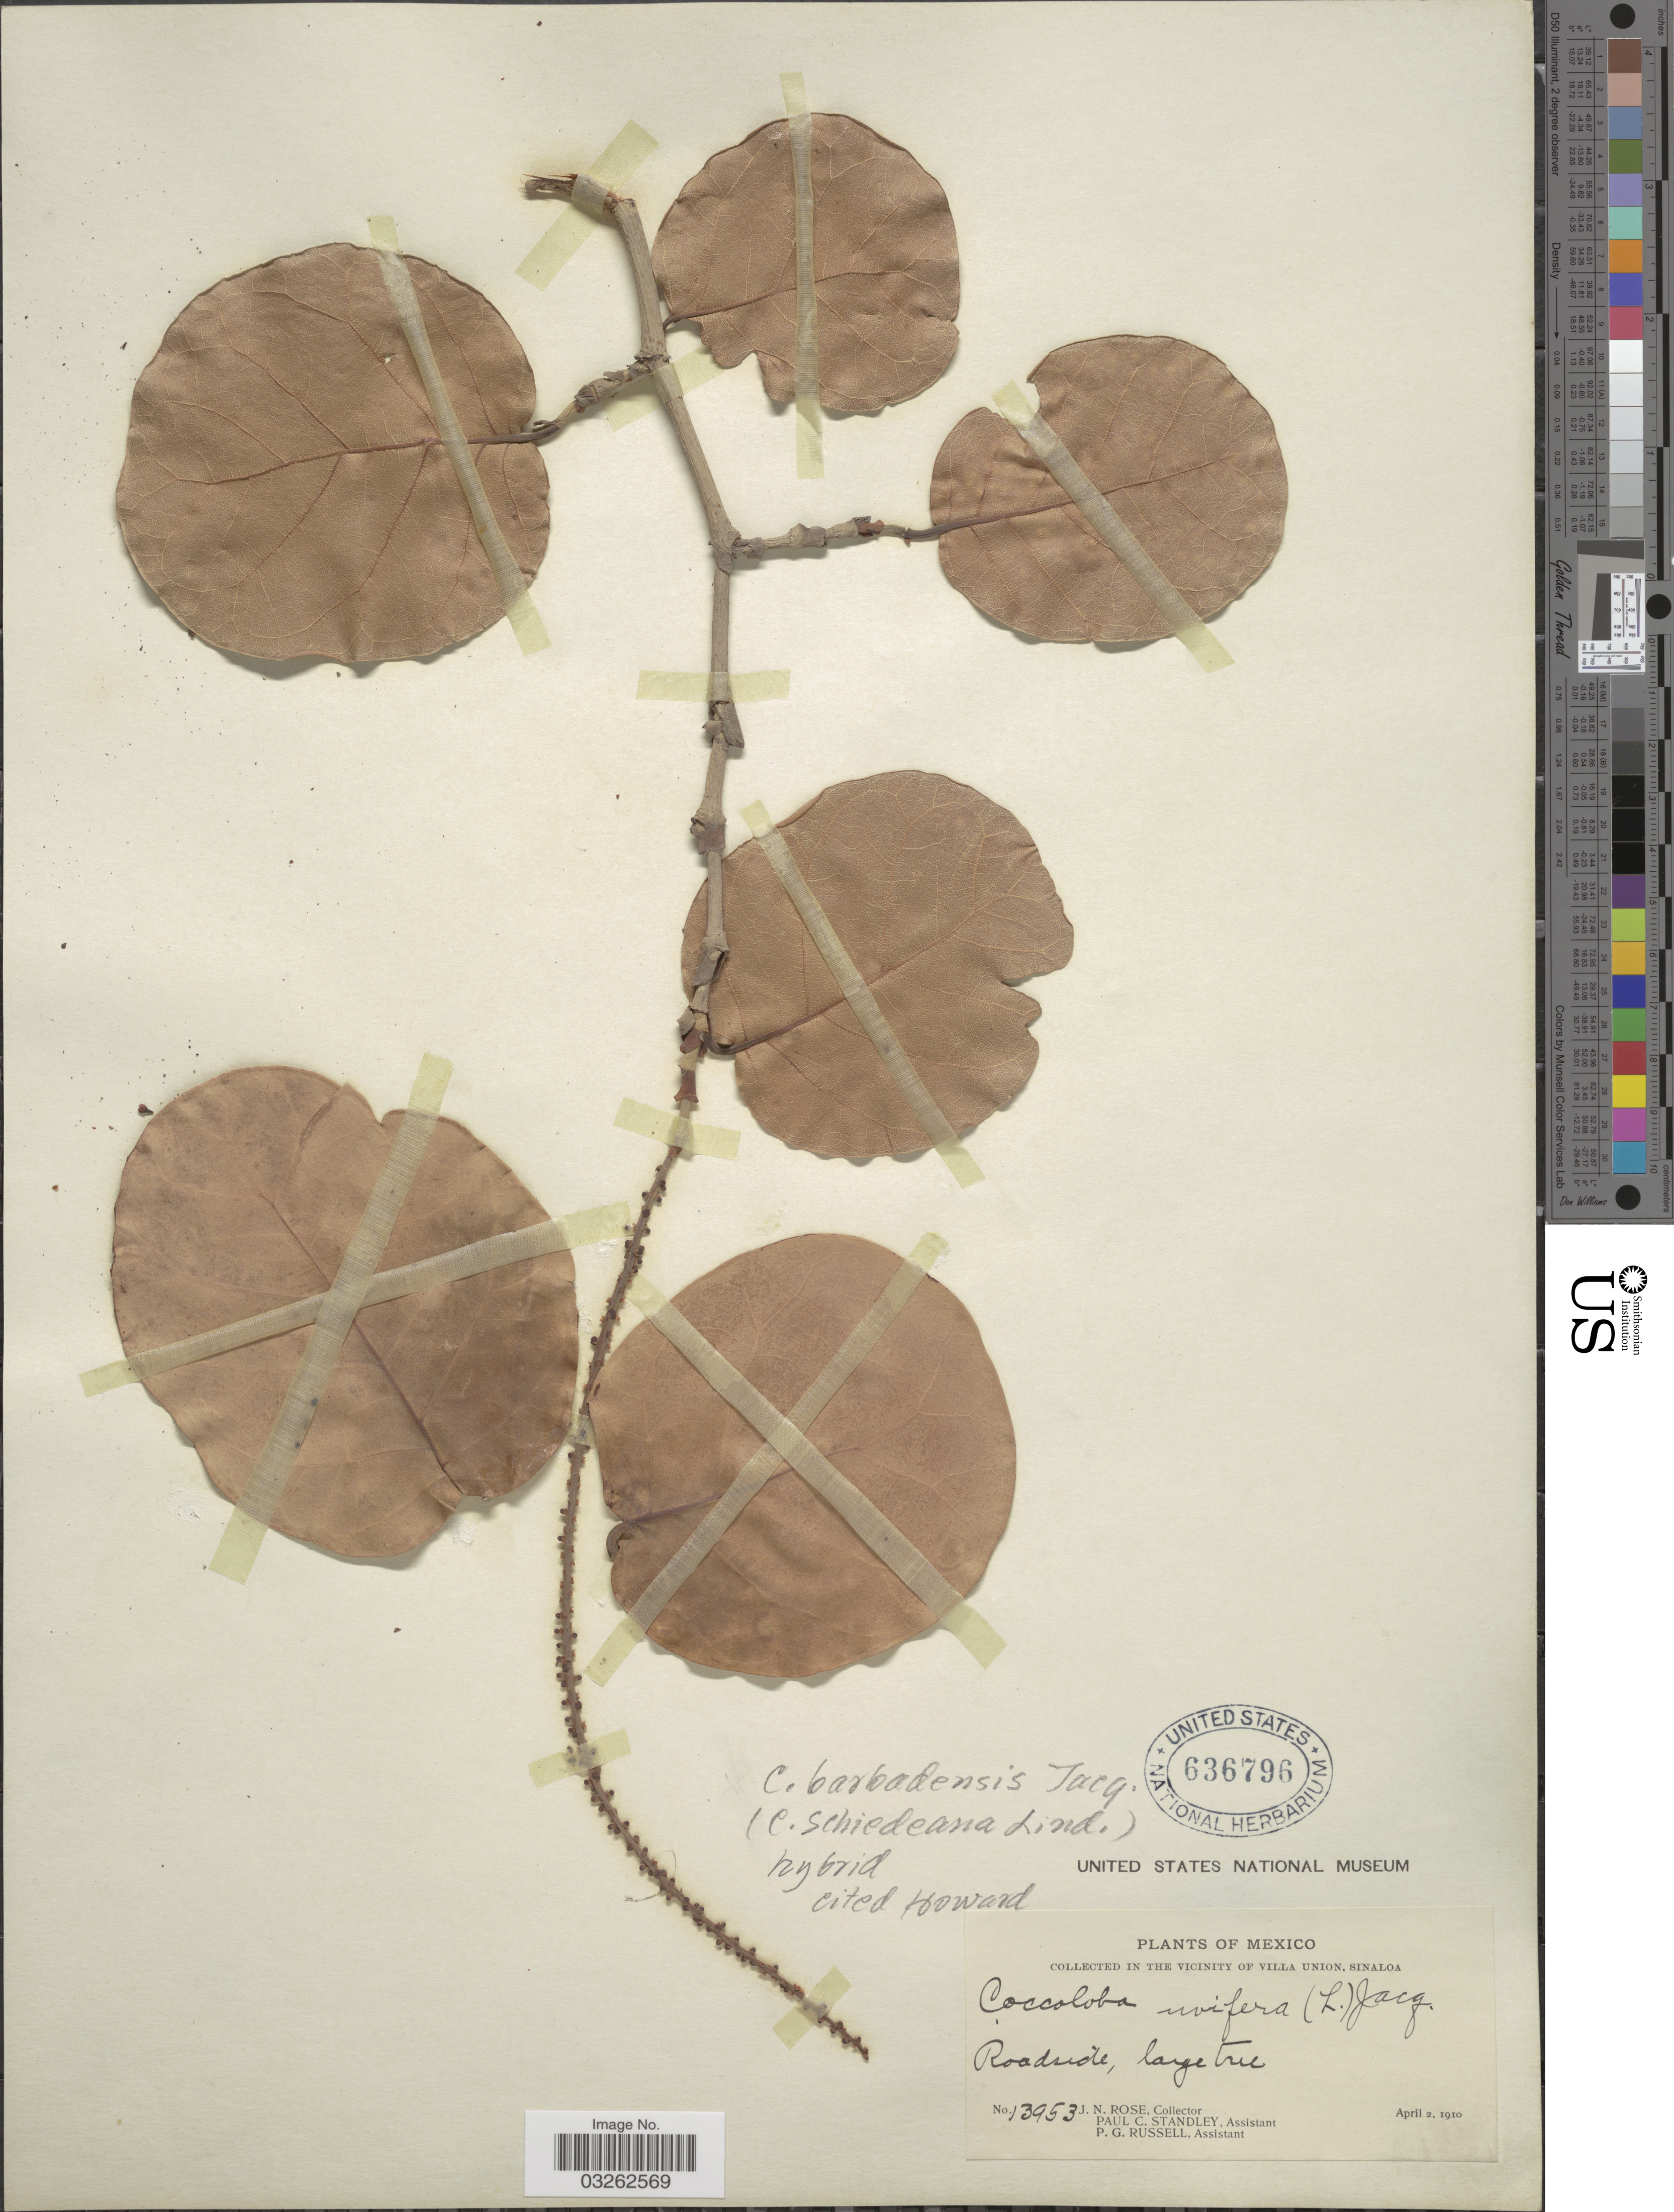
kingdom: Plantae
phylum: Tracheophyta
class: Magnoliopsida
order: Caryophyllales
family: Polygonaceae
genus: Coccoloba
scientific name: Coccoloba barbadensis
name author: Jacq.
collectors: J. N. Rose, P. C. Standley & P. G. Russell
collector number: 13953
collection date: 1910-04-02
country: Mexico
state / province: Sinaloa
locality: In the vicinity of Villa Union. Roadside.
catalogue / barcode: US 636796